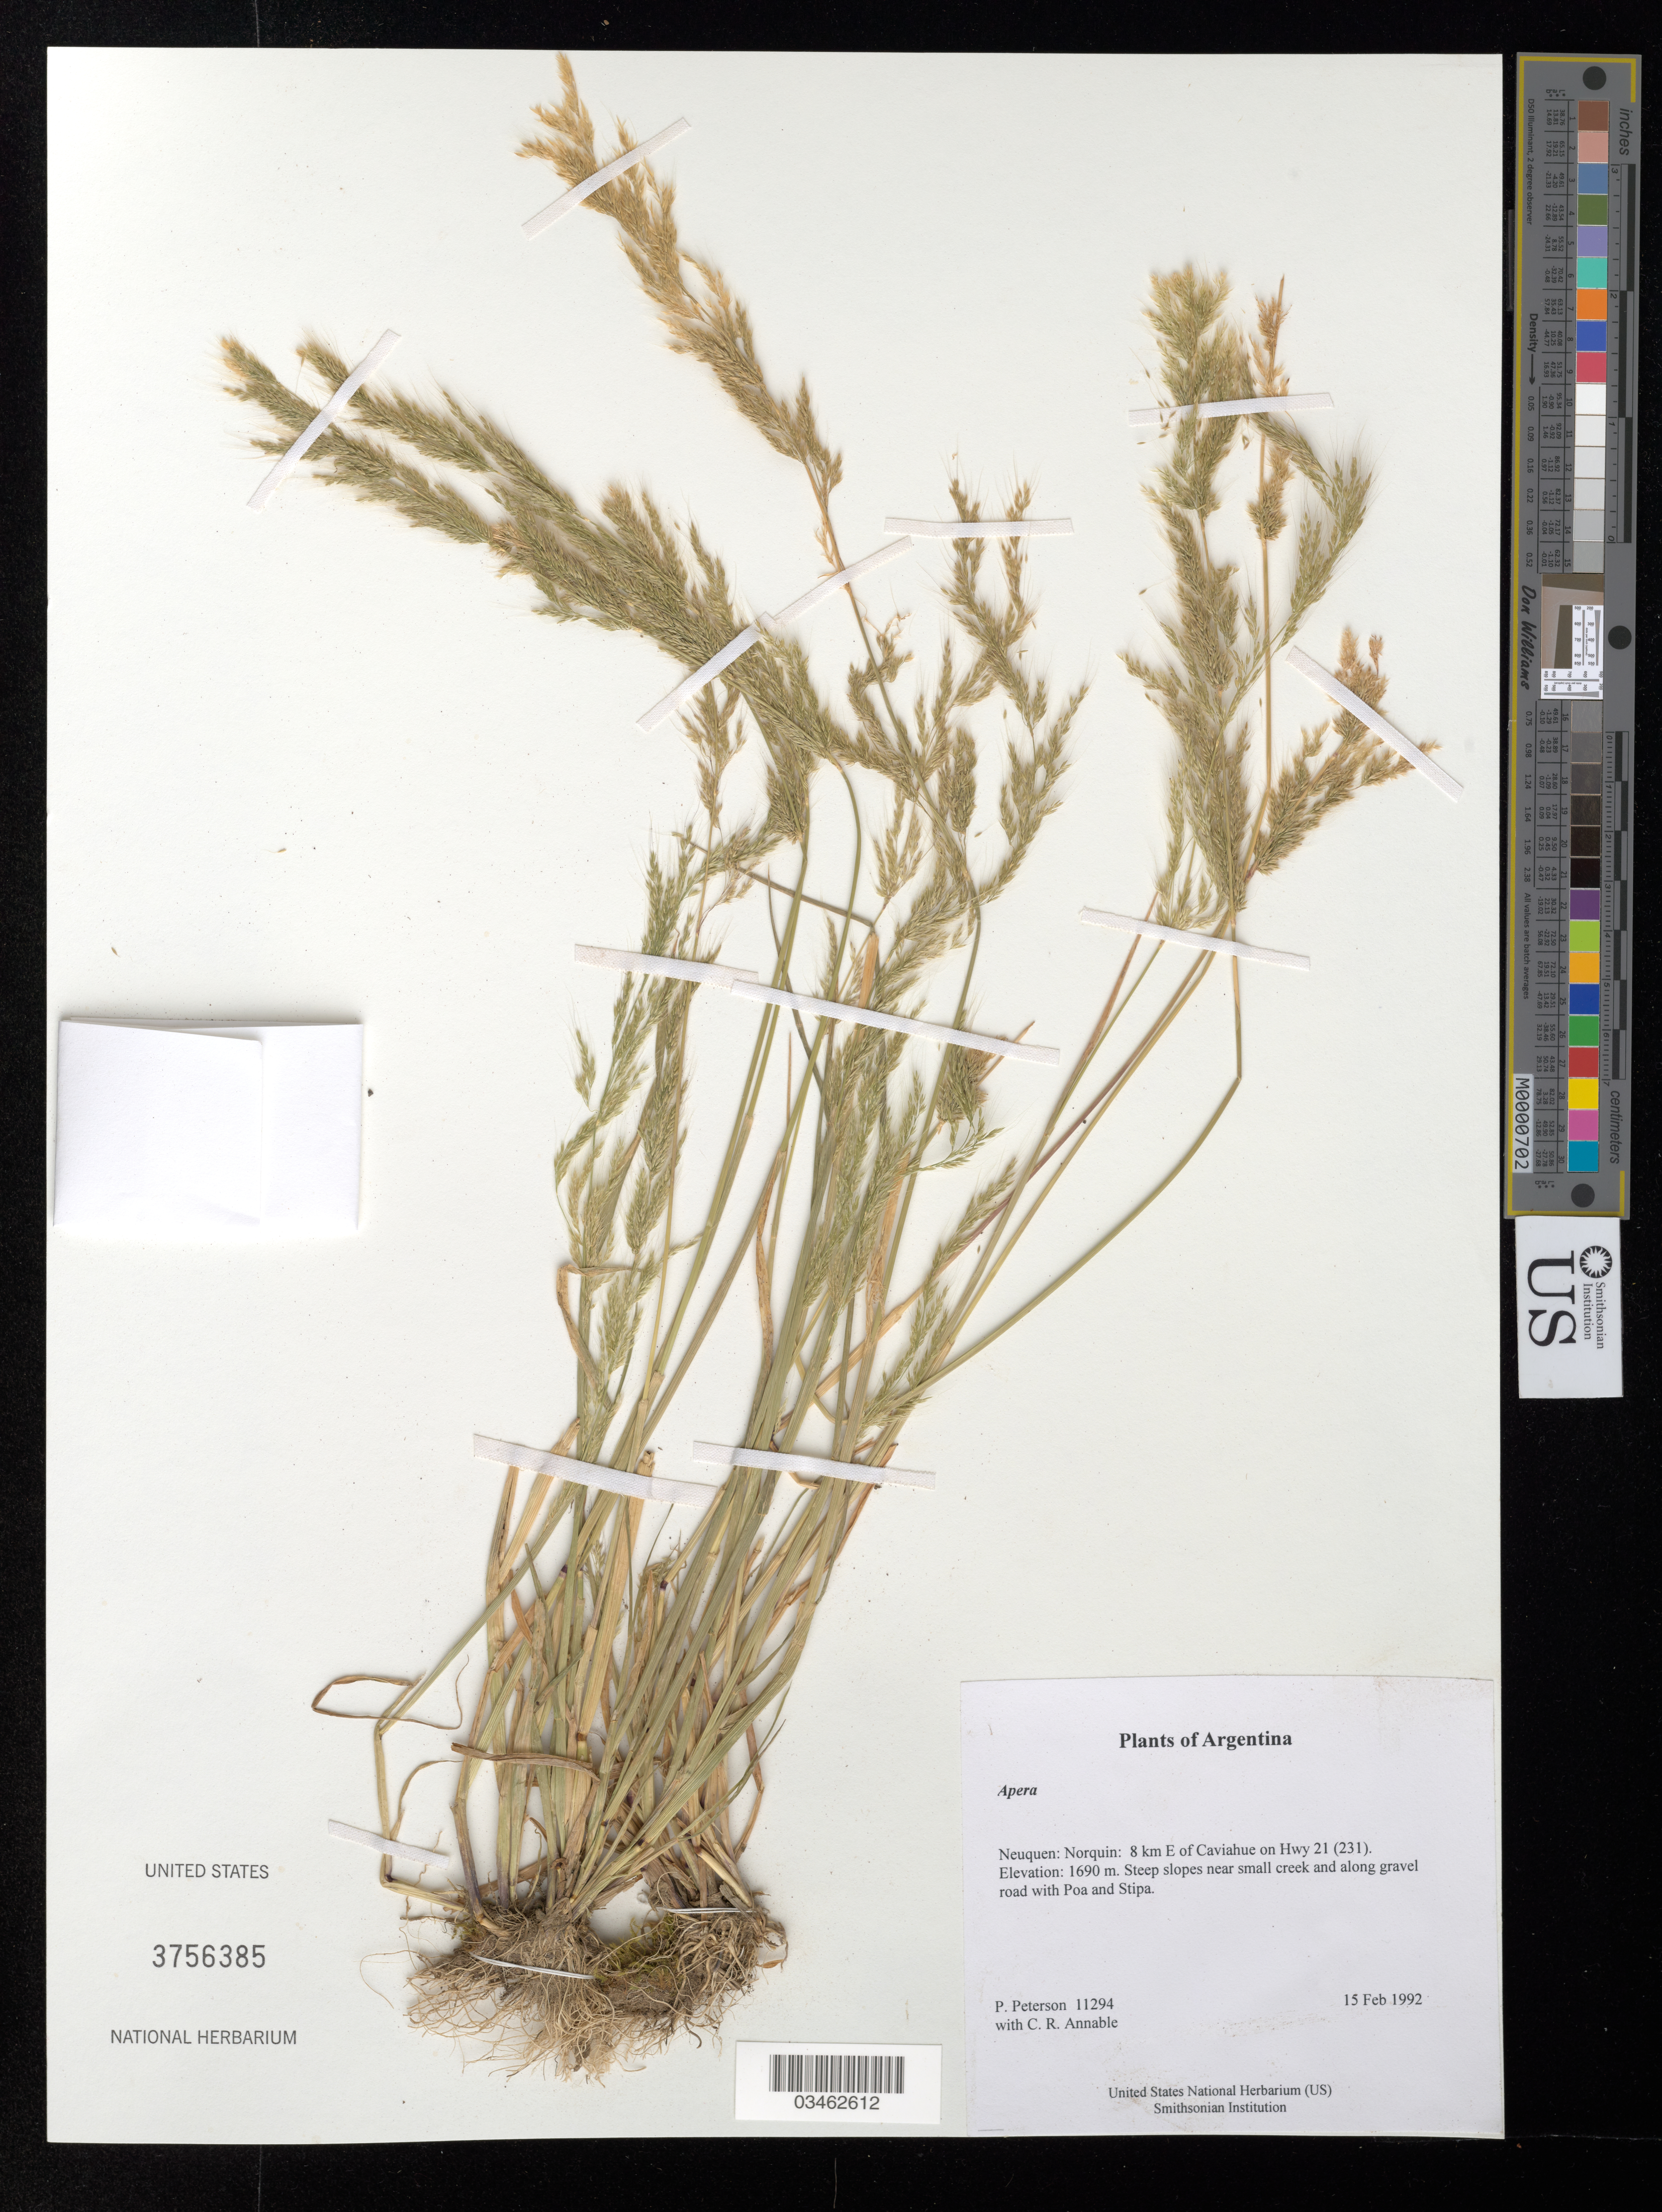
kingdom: Plantae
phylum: Tracheophyta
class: Liliopsida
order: Poales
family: Poaceae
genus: Apera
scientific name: Apera sp.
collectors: P. M. Peterson & C. R. Annable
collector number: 11294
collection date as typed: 15 Feb 1992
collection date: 1992-02-15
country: Argentina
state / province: Neuquen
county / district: Norquin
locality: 8 km E of Caviahue on Hwy 21 (231).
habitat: Steep slopes near small creek and along gravel road with Poa and Stipa.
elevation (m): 1690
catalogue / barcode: US 3756385